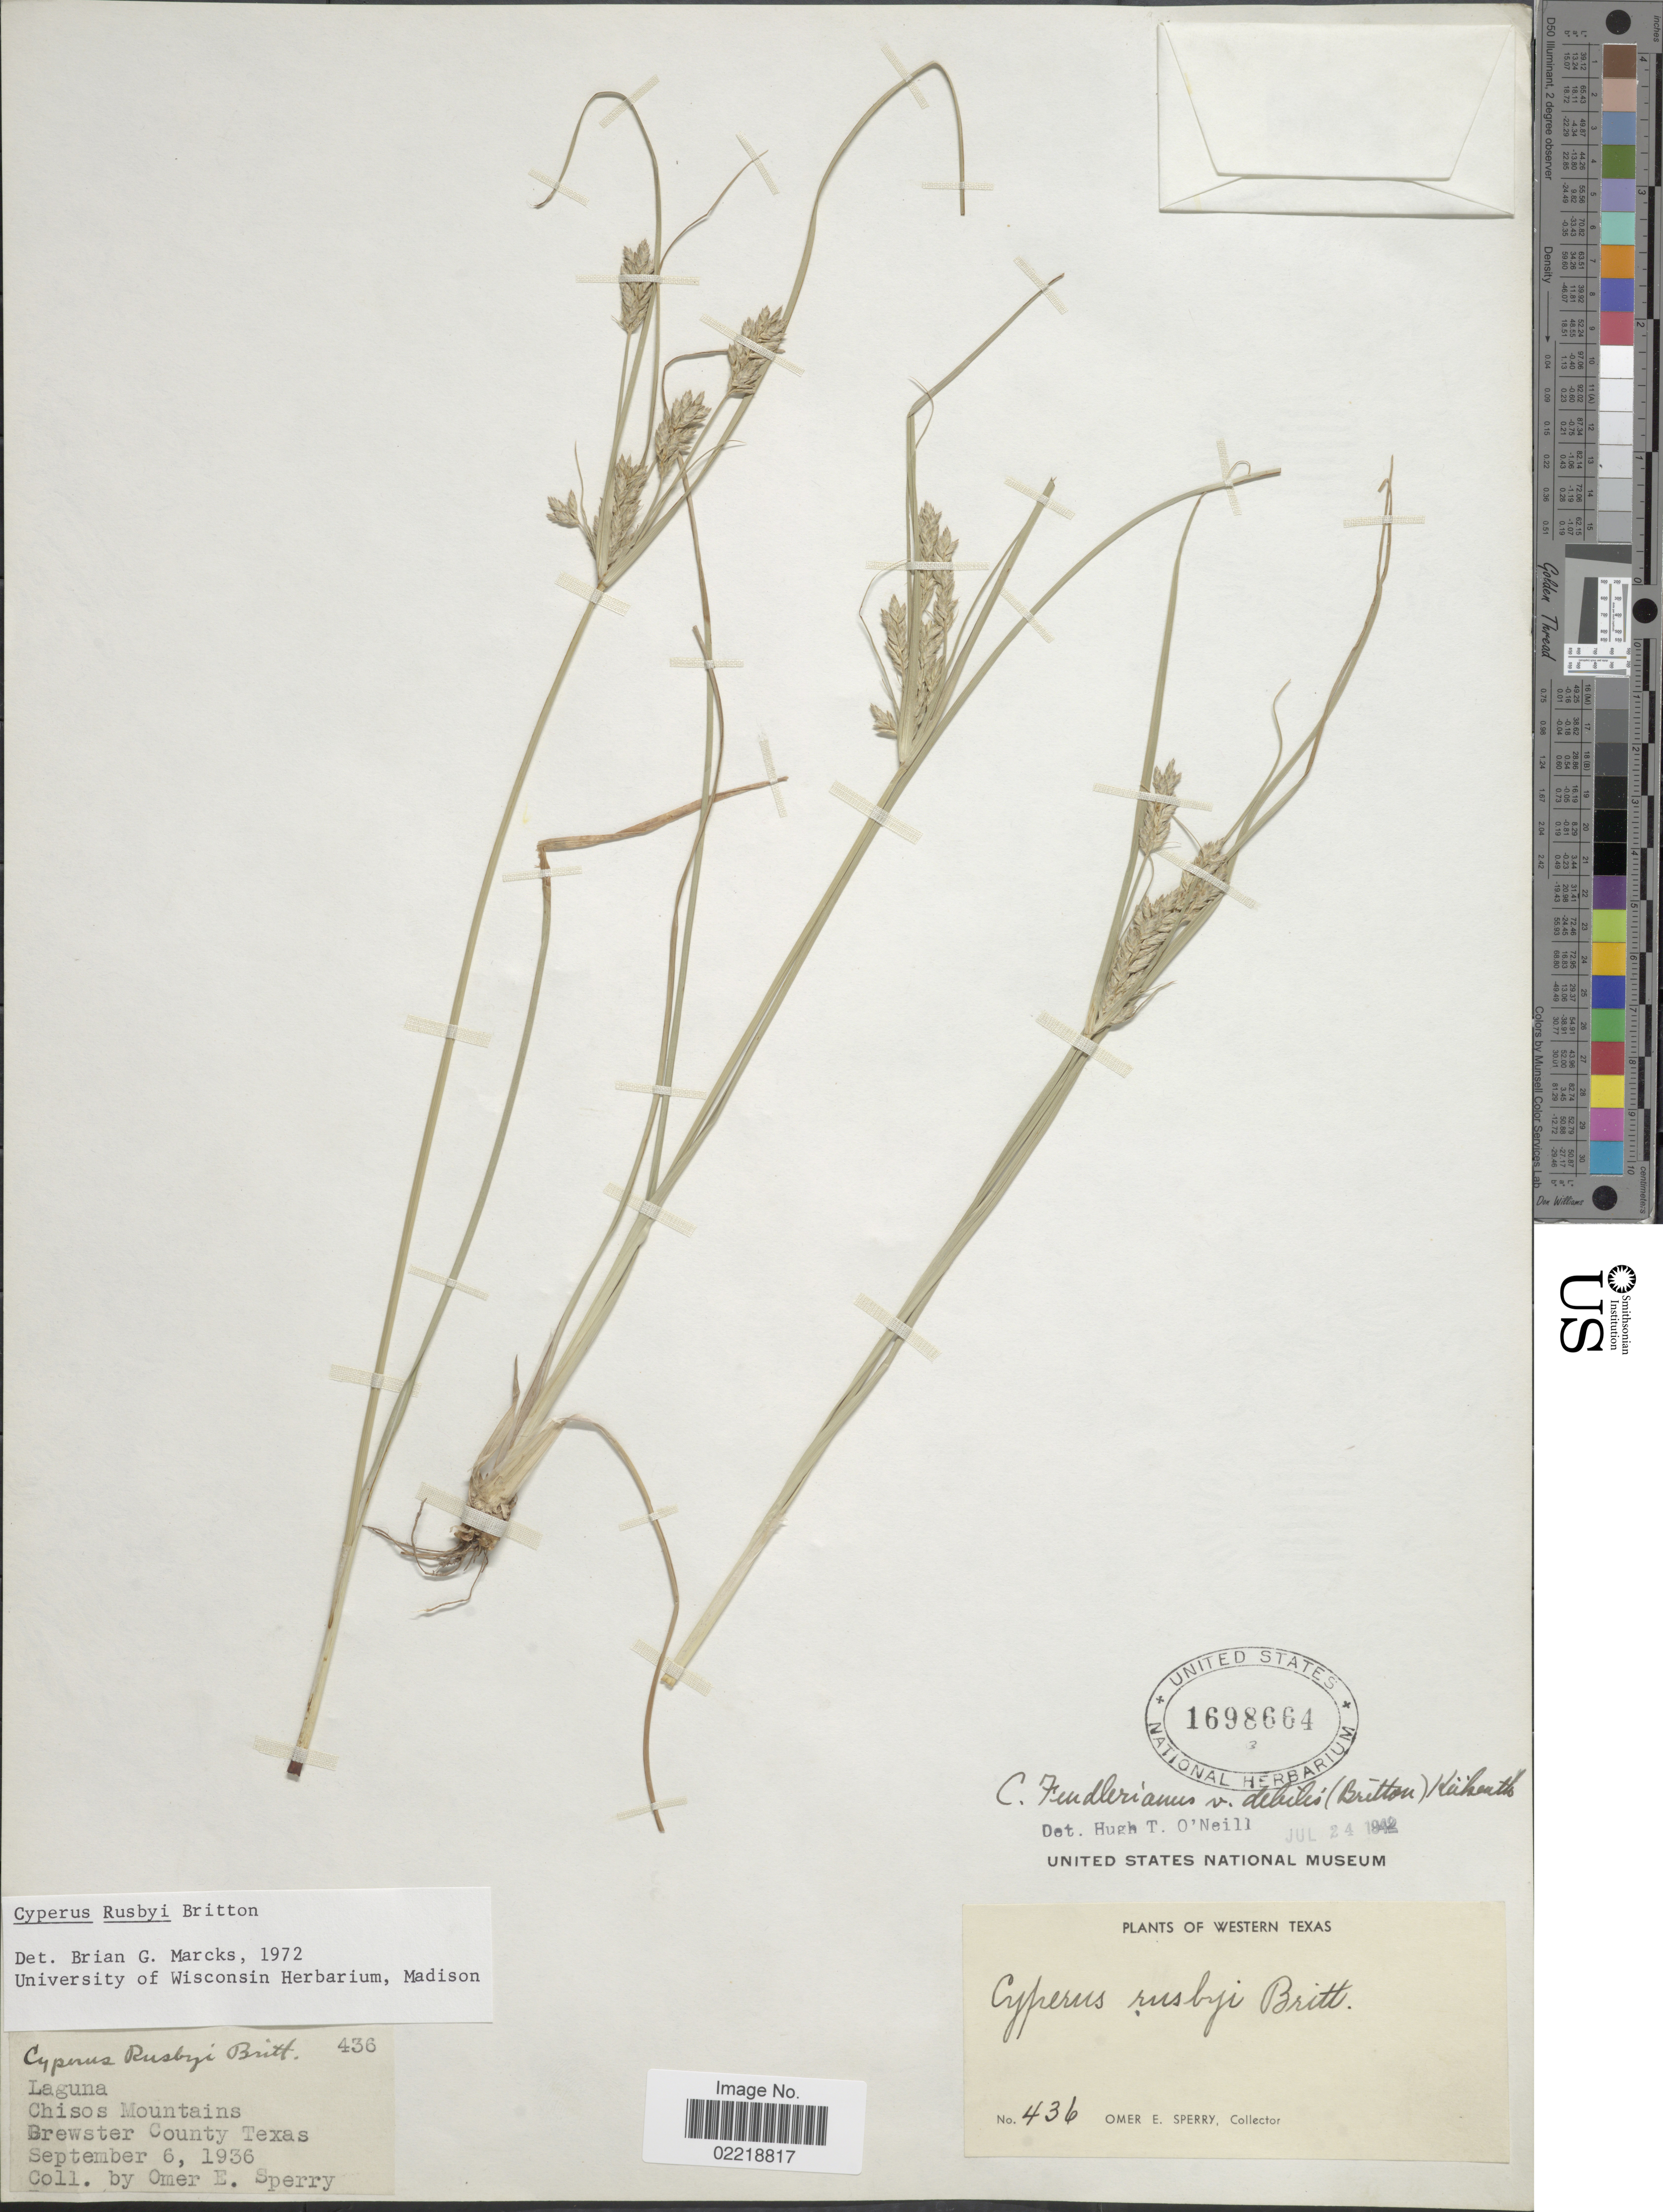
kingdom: Plantae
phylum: Tracheophyta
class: Liliopsida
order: Poales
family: Cyperaceae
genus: Cyperus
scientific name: Cyperus sphaerolepis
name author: Boeckeler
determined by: Strong, Mark T., (BOT), Smithsonian Institution - National Museum of Natural History (UNITED STATES)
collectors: O. E. Sperry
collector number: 436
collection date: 1936-09-06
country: United States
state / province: Texas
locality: Chisos Mountains. Brewster County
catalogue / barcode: US 1698664